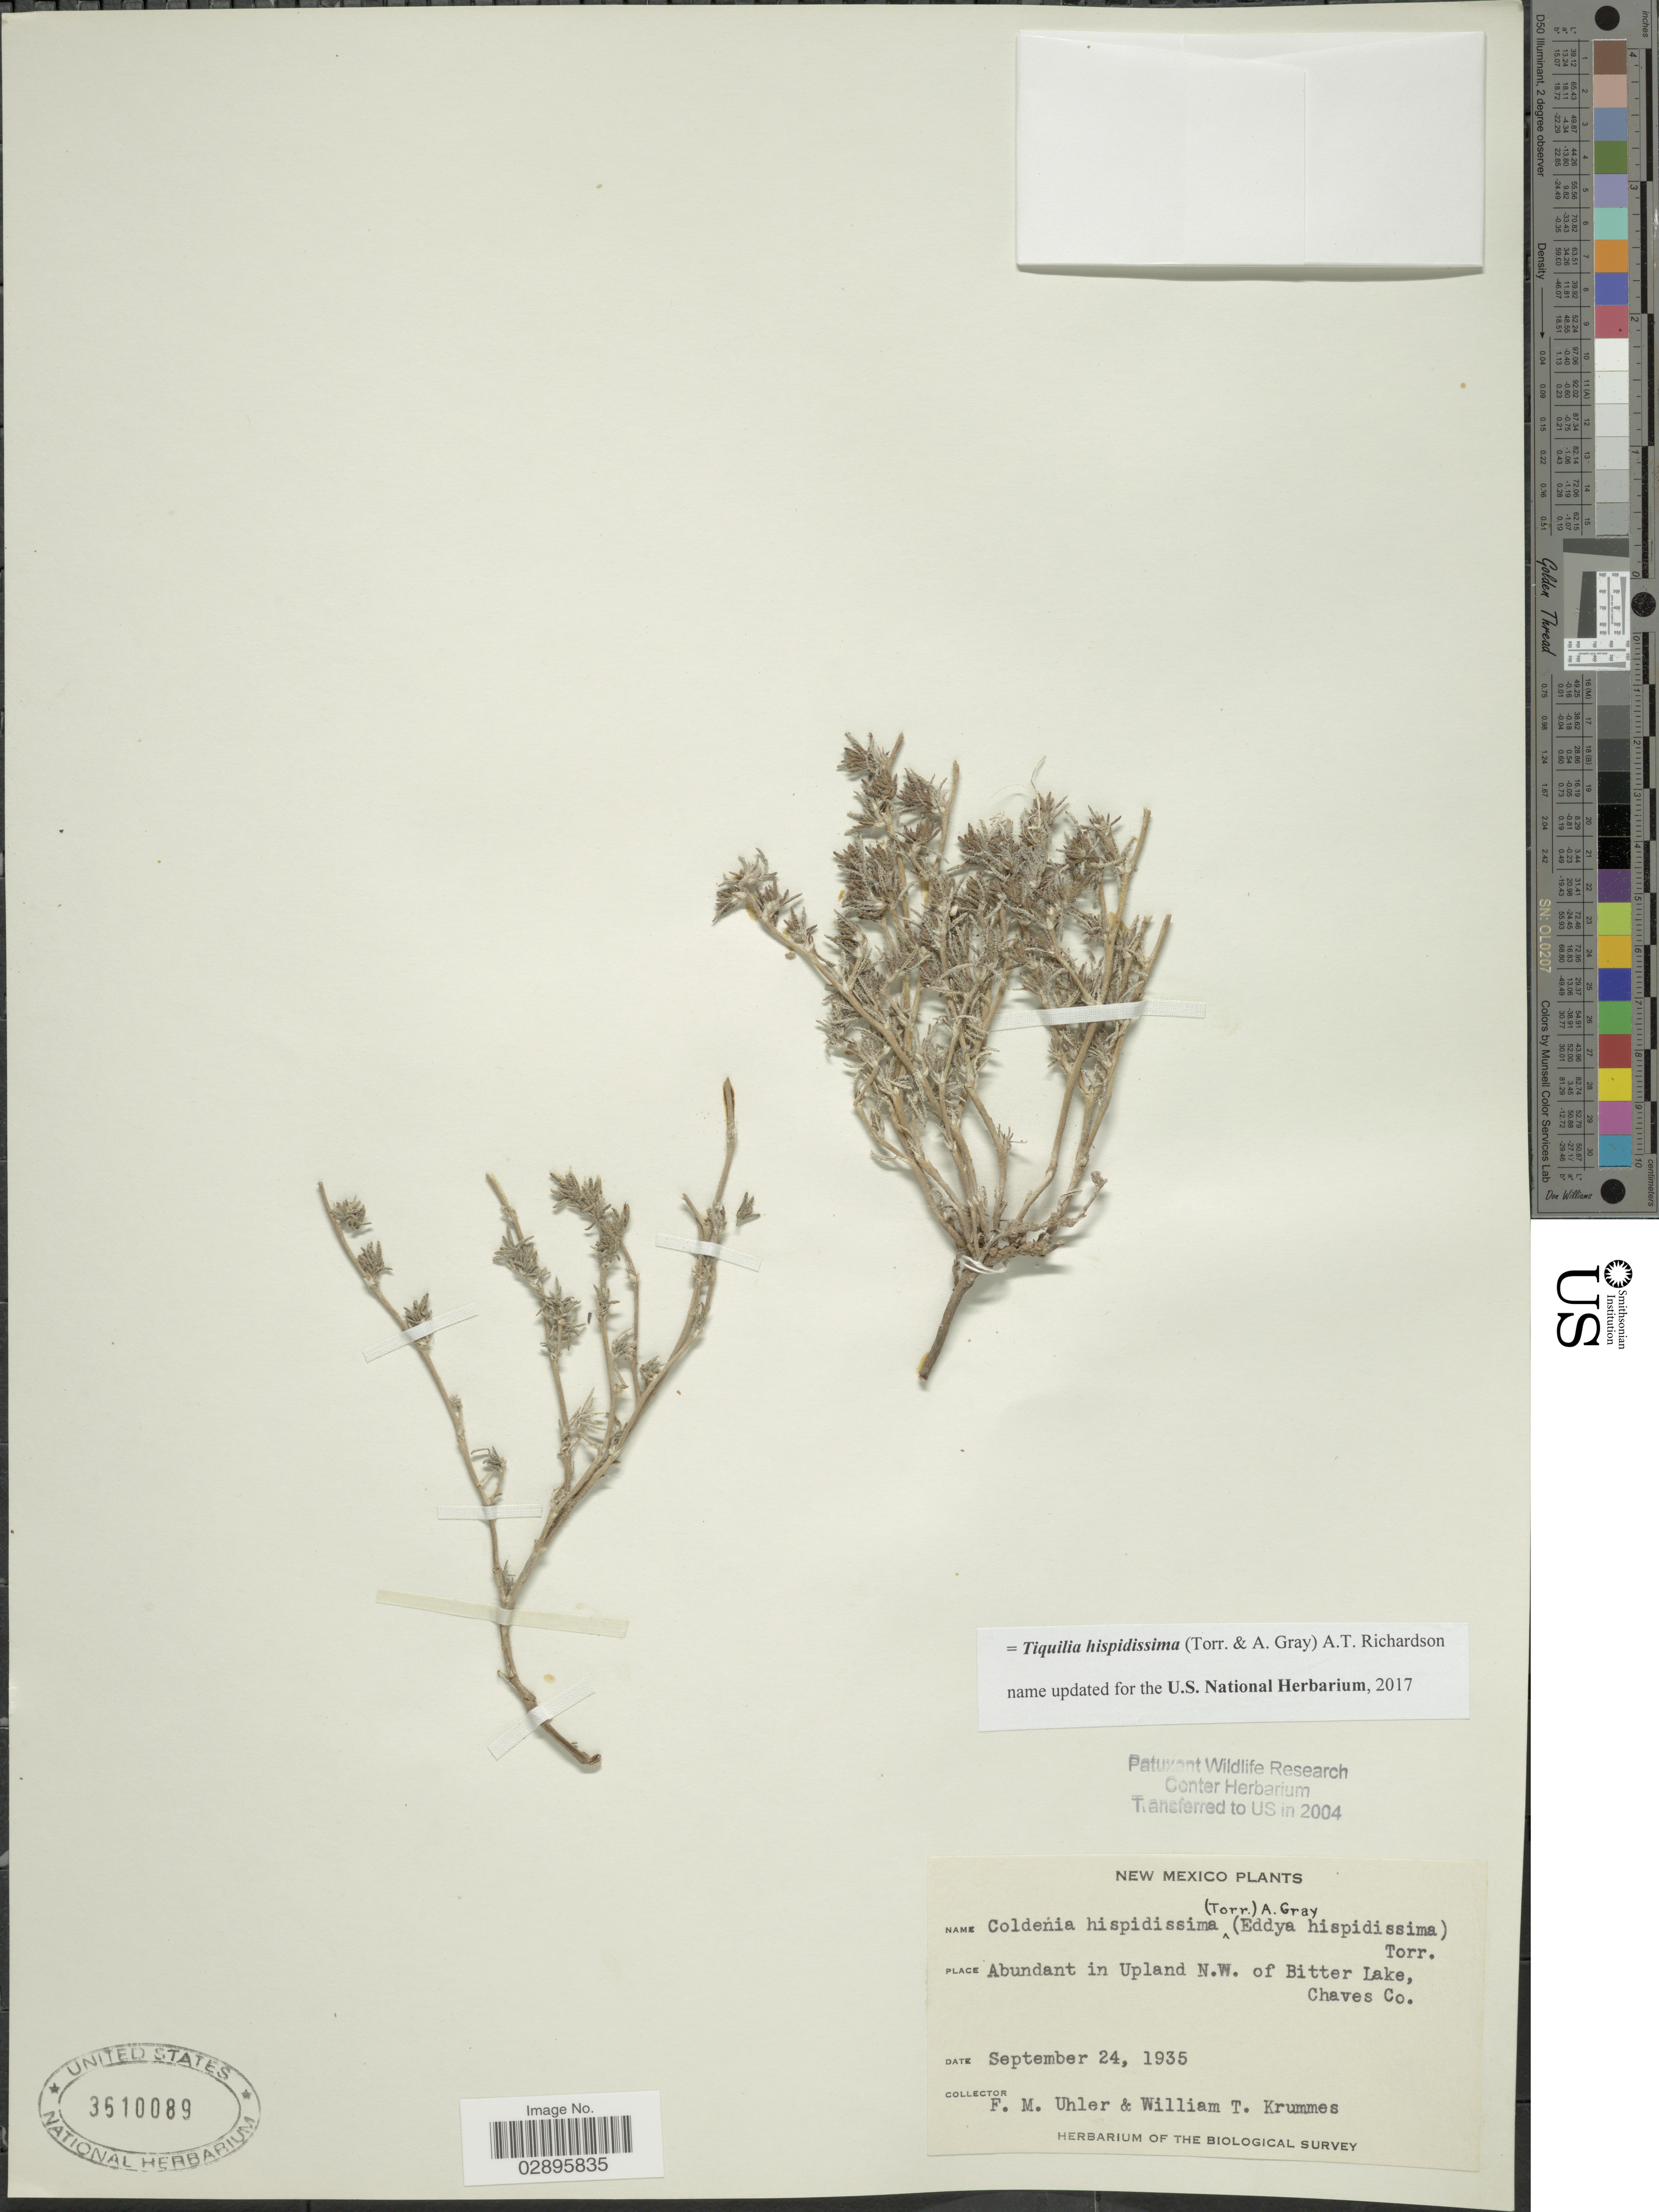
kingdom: Plantae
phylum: Tracheophyta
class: Magnoliopsida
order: Boraginales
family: Ehretiaceae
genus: Tiquilia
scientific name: Tiquilia hispidissima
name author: (Torr. & A. Gray) A.T. Richardson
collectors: F. M. Uhler & W. Krummes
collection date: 1935-09-24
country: United States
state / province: New Mexico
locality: Abundant in Upland N.W. of Bitter Lake, Chaves Co.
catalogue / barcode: US 3610089